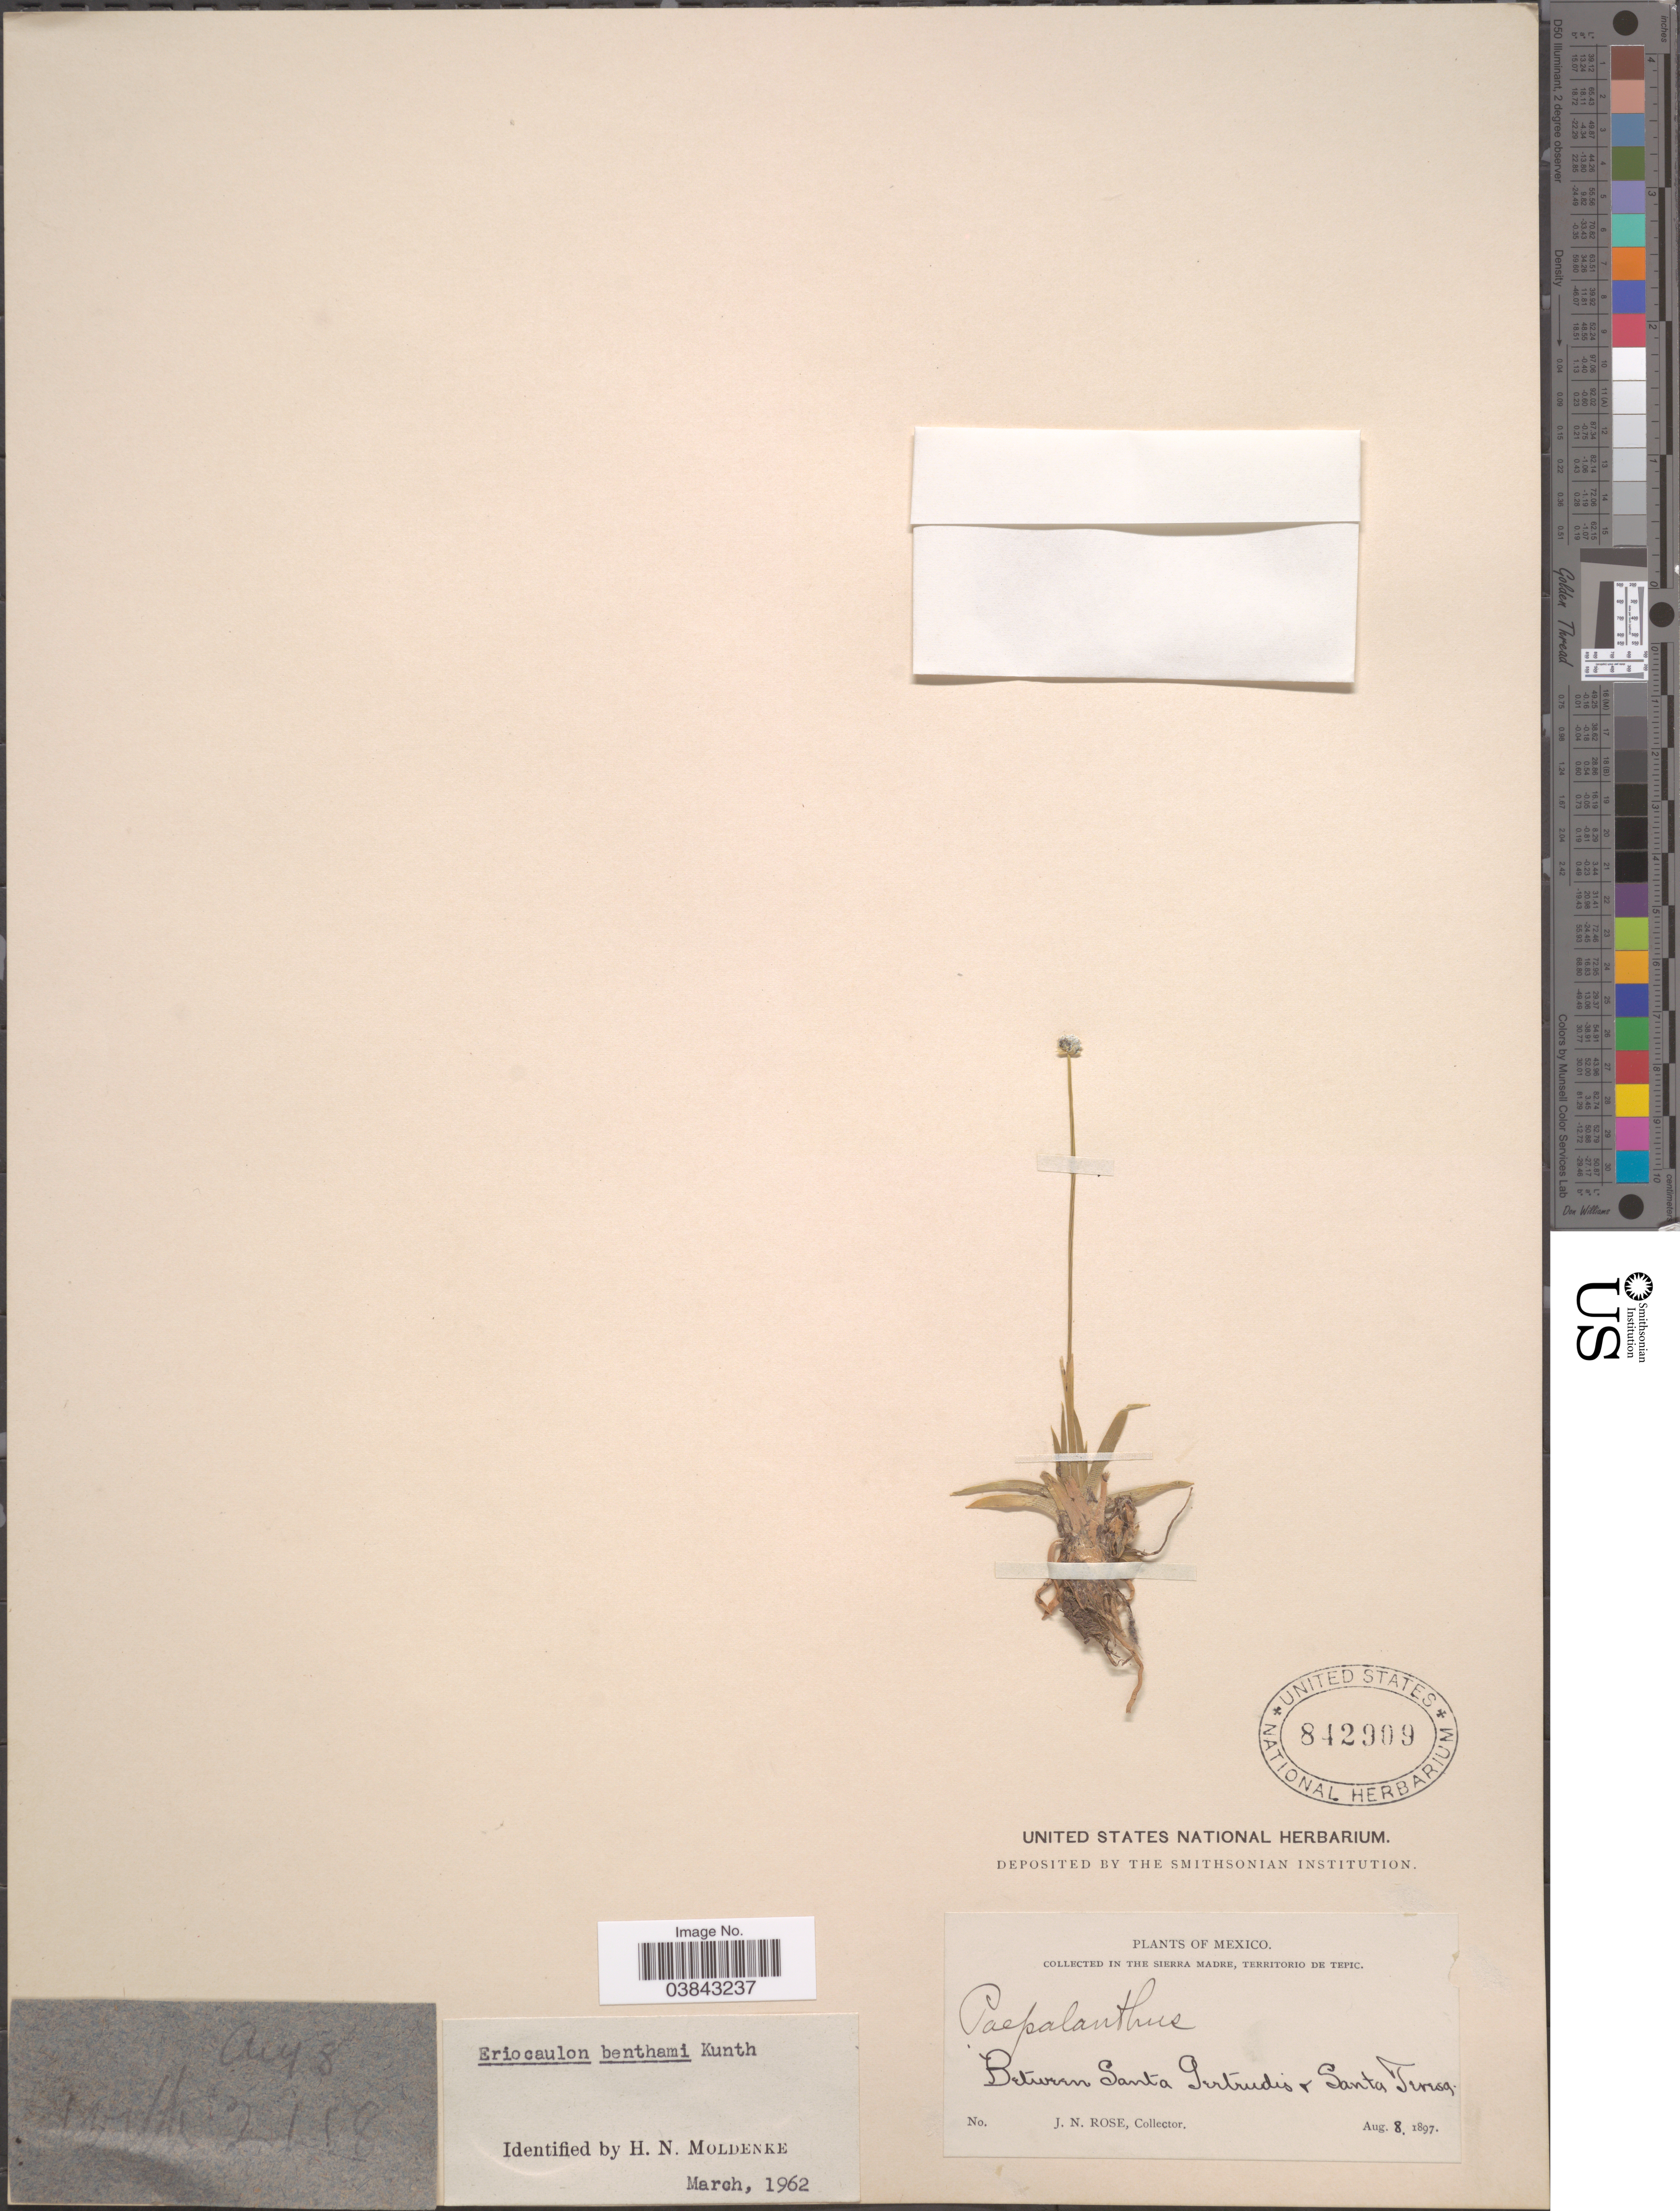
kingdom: Plantae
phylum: Tracheophyta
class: Liliopsida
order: Poales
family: Eriocaulaceae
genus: Eriocaulon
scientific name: Eriocaulon benthamii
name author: Kunth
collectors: J. N. Rose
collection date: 1897-08-08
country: Mexico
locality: In the Sierra Madre, Territorio de Tepic. Between Santa Gertrudis & Santa Teresa.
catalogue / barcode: US 842909